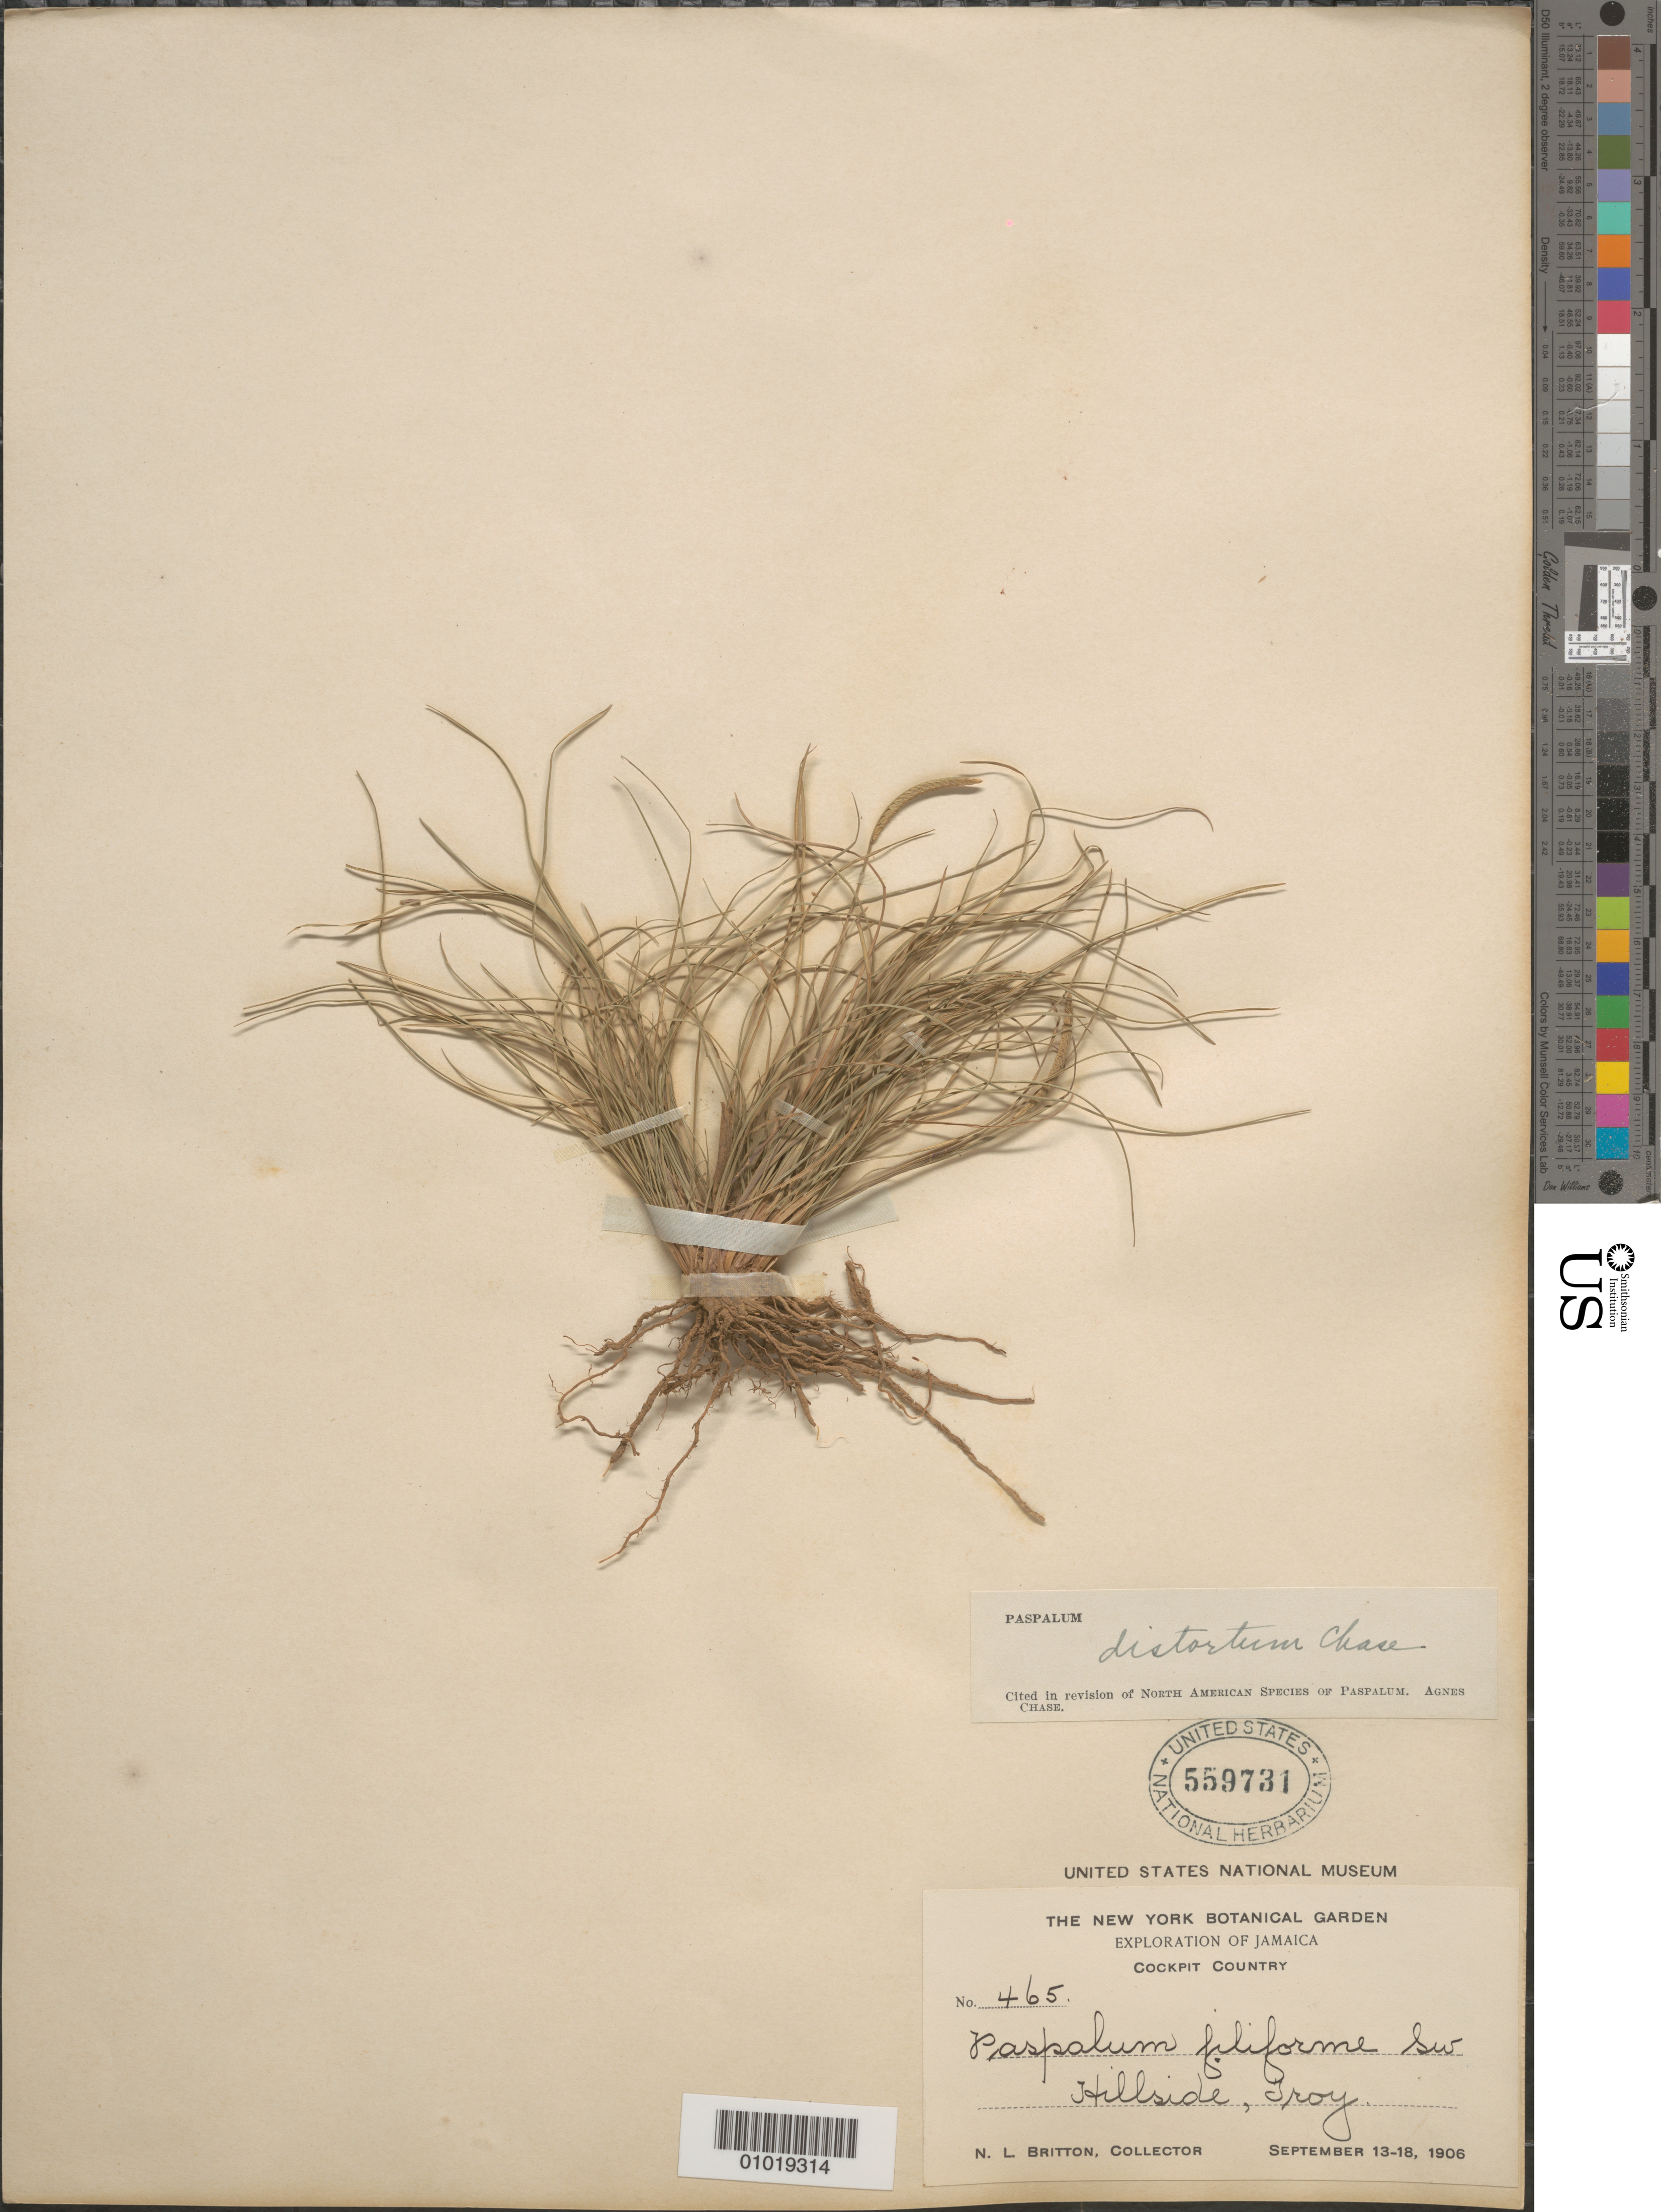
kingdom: Plantae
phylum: Tracheophyta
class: Liliopsida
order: Poales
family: Poaceae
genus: Paspalum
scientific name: Paspalum distortum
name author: Chase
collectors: N. Britton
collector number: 465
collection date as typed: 13 Sep 1906 to 18 Sep 1906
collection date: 1906-09-13/1906-09-18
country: Jamaica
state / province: Trelawny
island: Jamaica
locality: Cocpit Country, SW hillside, Troy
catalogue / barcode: US 559731